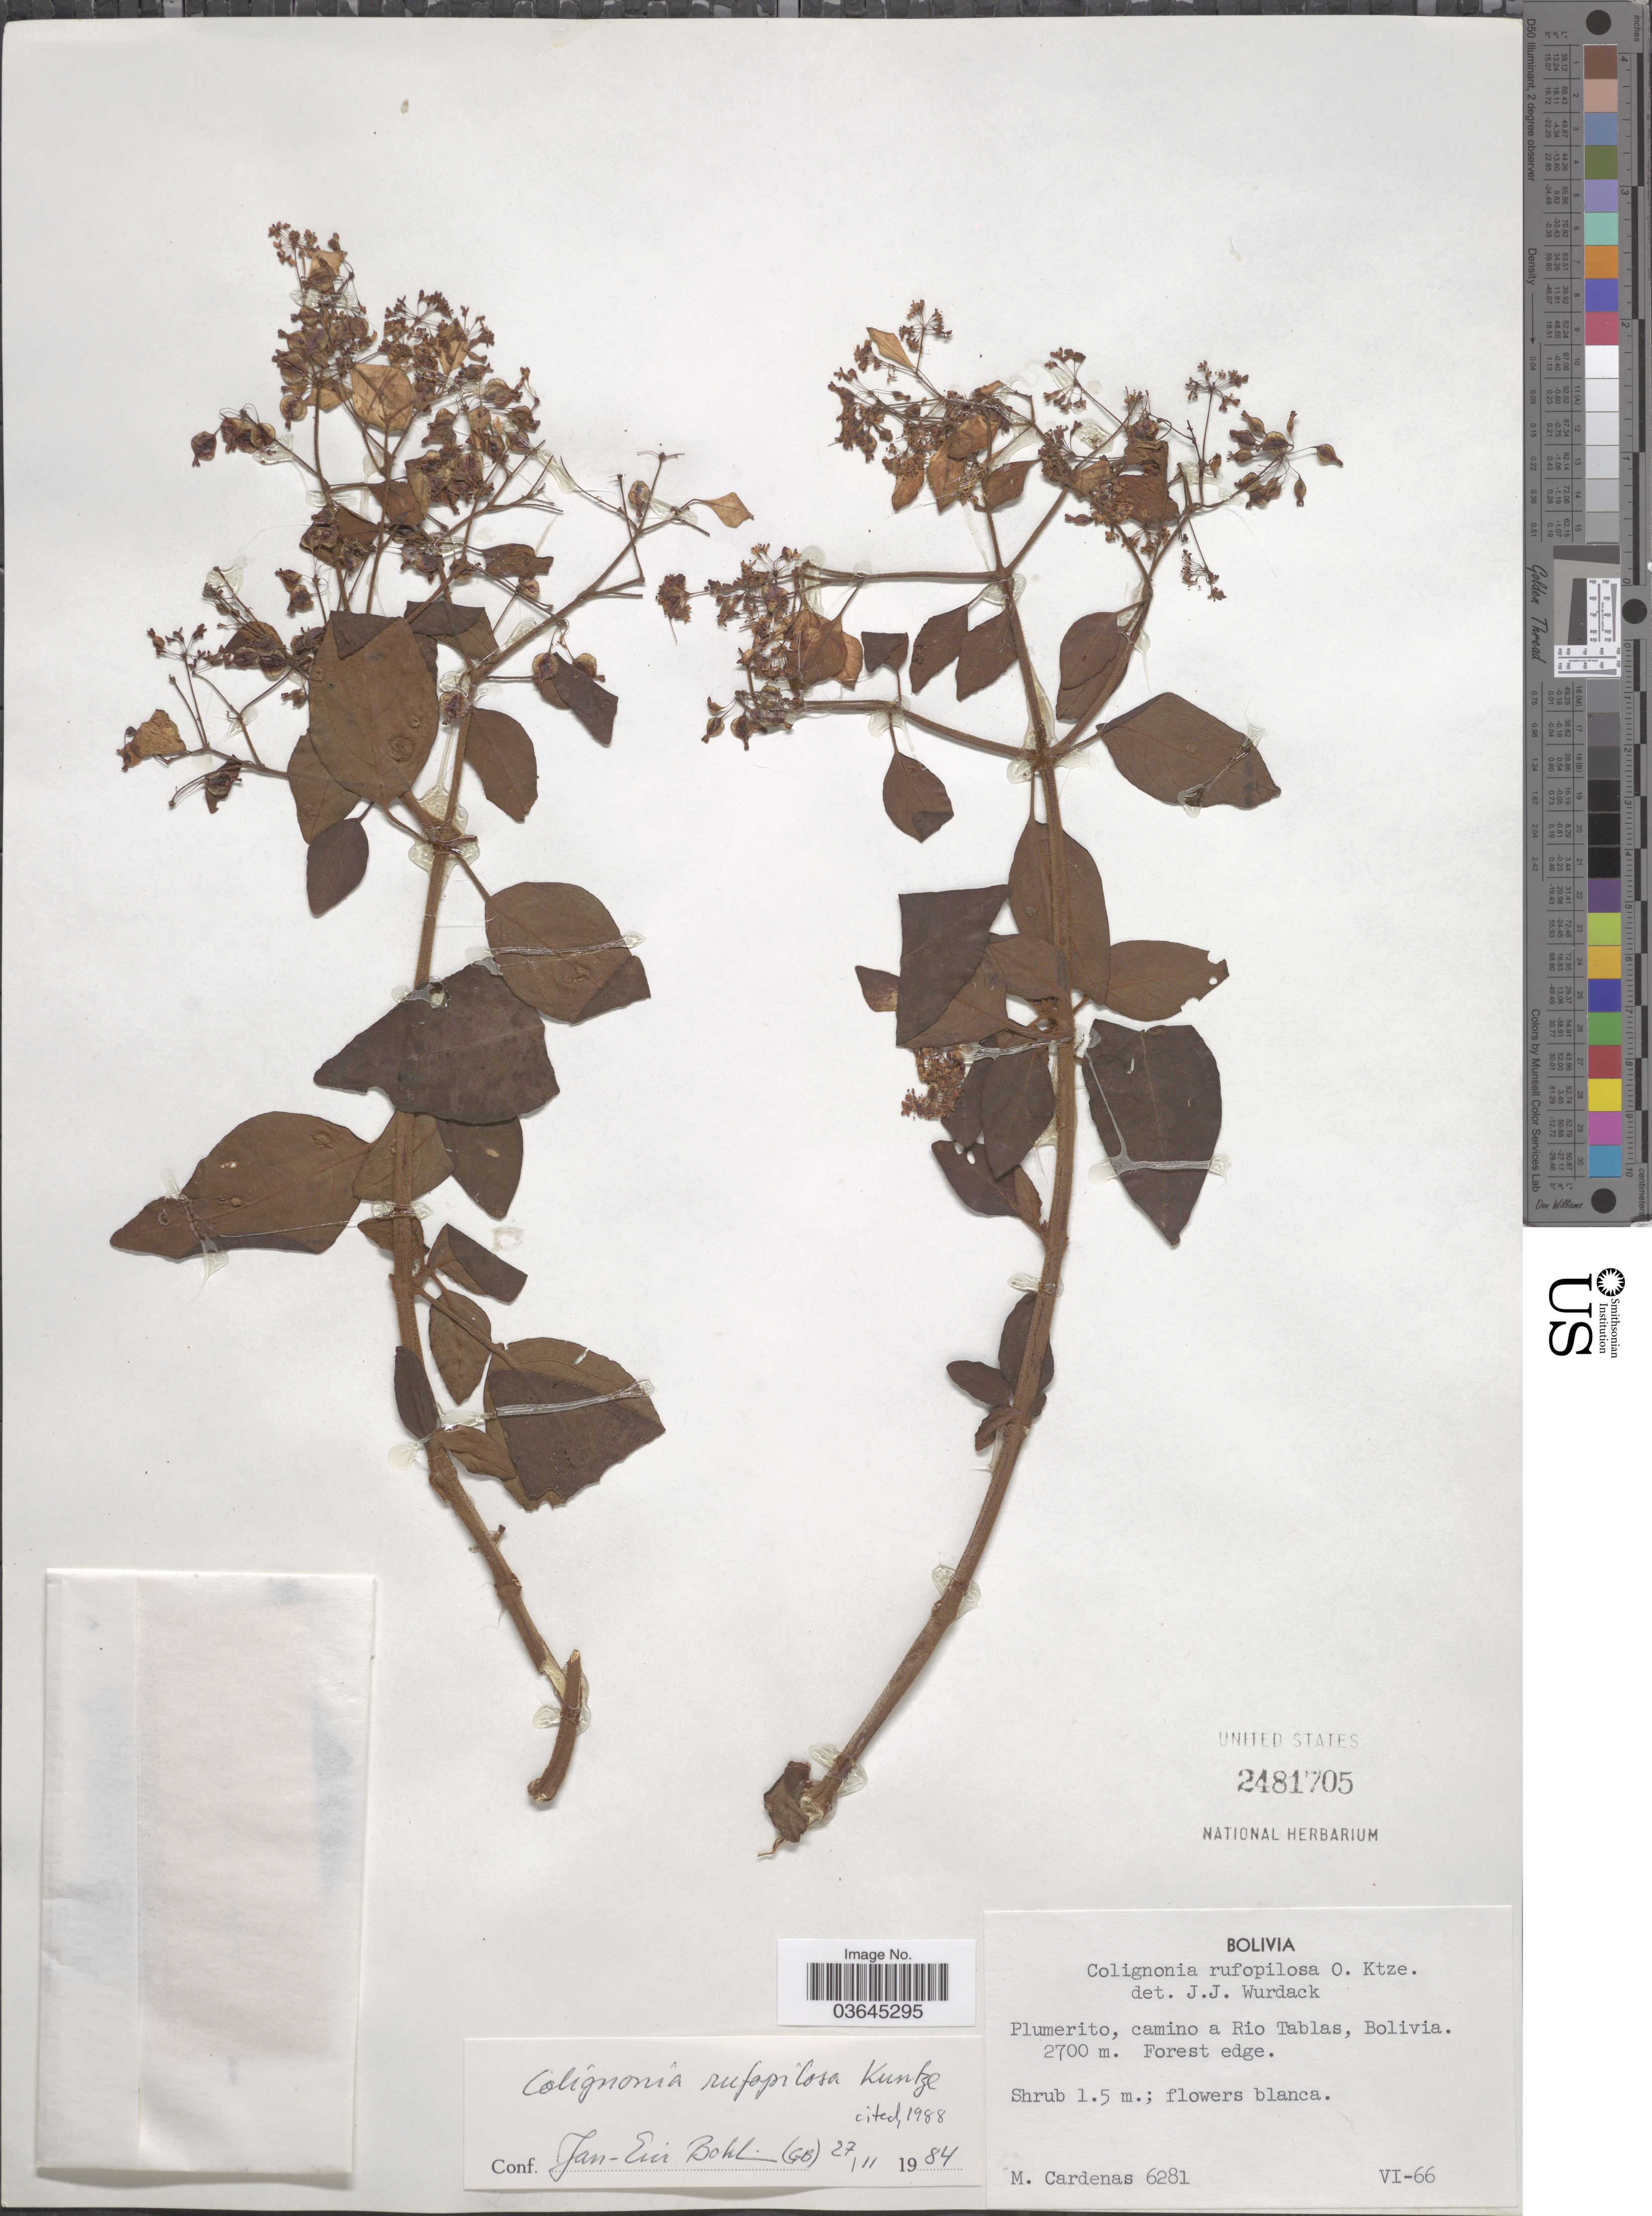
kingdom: Plantae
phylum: Tracheophyta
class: Magnoliopsida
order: Caryophyllales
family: Nyctaginaceae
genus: Colignonia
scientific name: Colignonia rufopilosa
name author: Kuntze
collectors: M. Cárdenas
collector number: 6281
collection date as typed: Transcribed d/m/y: /6/66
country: Bolivia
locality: Plumerito, camino a Rio Tablas.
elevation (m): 2700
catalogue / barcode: US 2481705